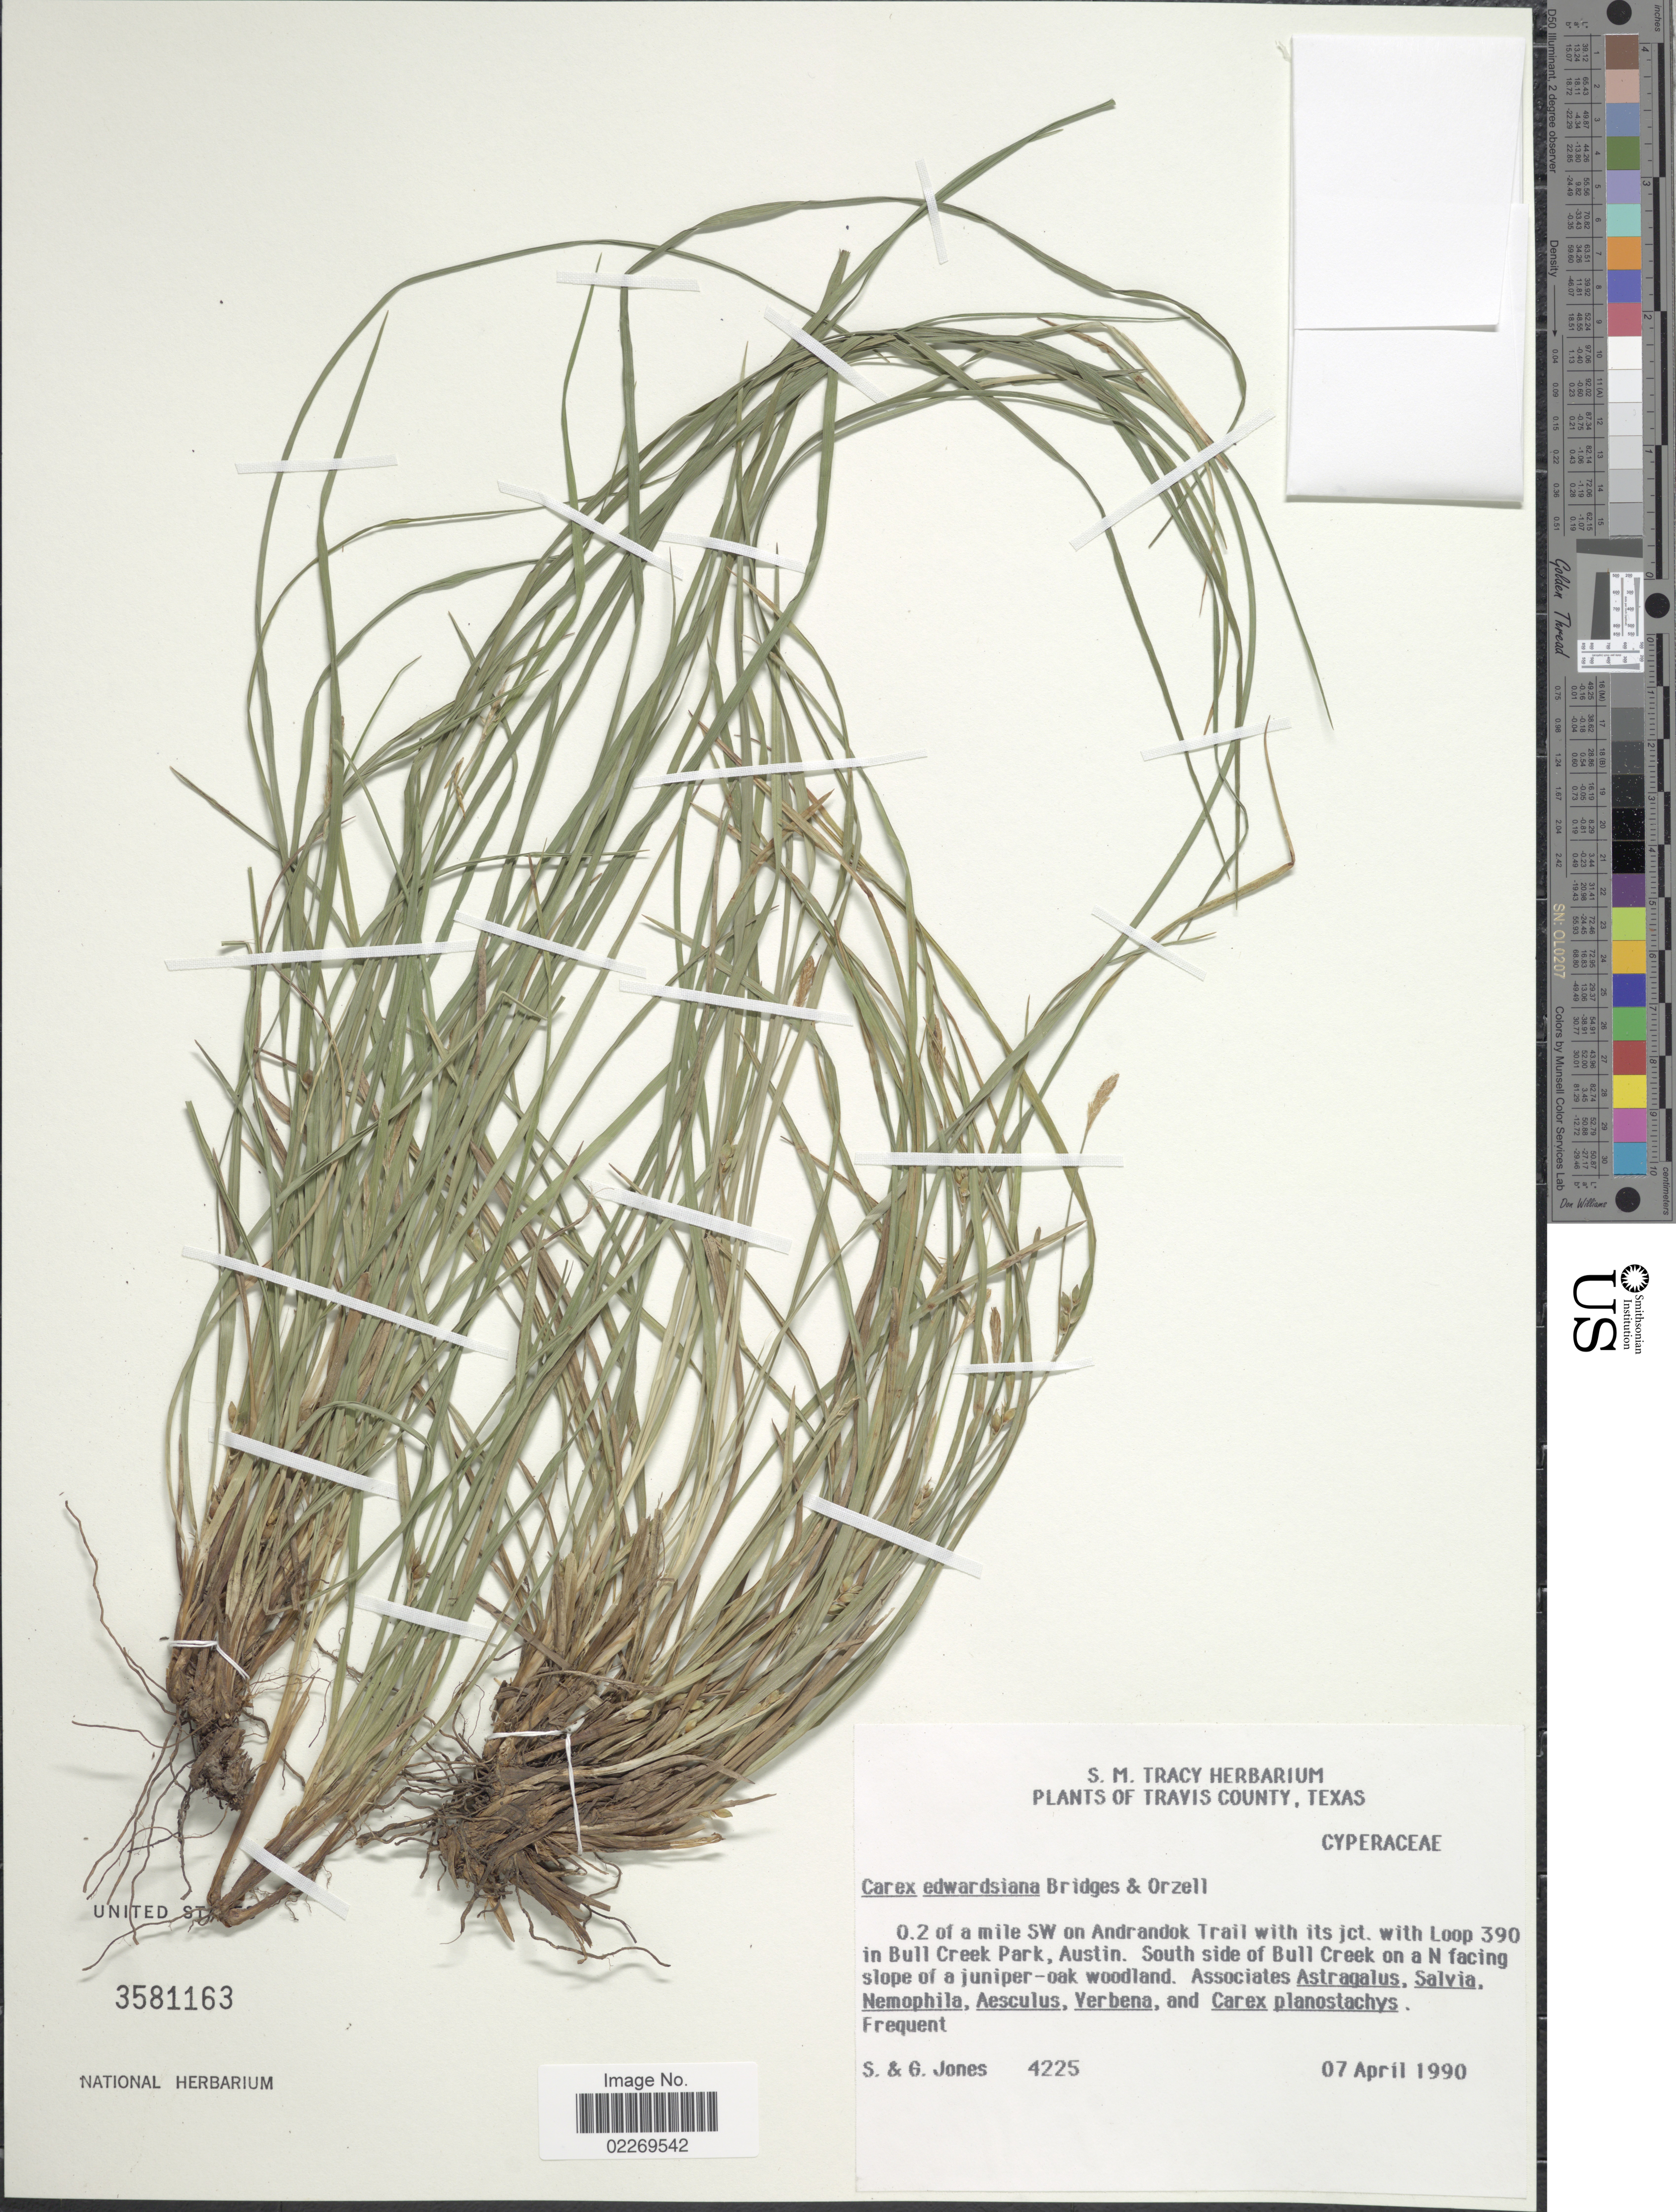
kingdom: Plantae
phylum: Tracheophyta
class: Liliopsida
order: Poales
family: Cyperaceae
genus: Carex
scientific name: Carex edwardsiana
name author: E.L. Bridges & Orzell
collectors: S. Jones & G. Jones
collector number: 4225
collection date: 1990-04-07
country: United States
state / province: Texas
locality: Travis County, 0.2 of a mile S of Androndok Trail with its jct. with Loop 390 in Bull Creek Park, Austin, South side of Bull Creek on a N facing slope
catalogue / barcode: US 3581163